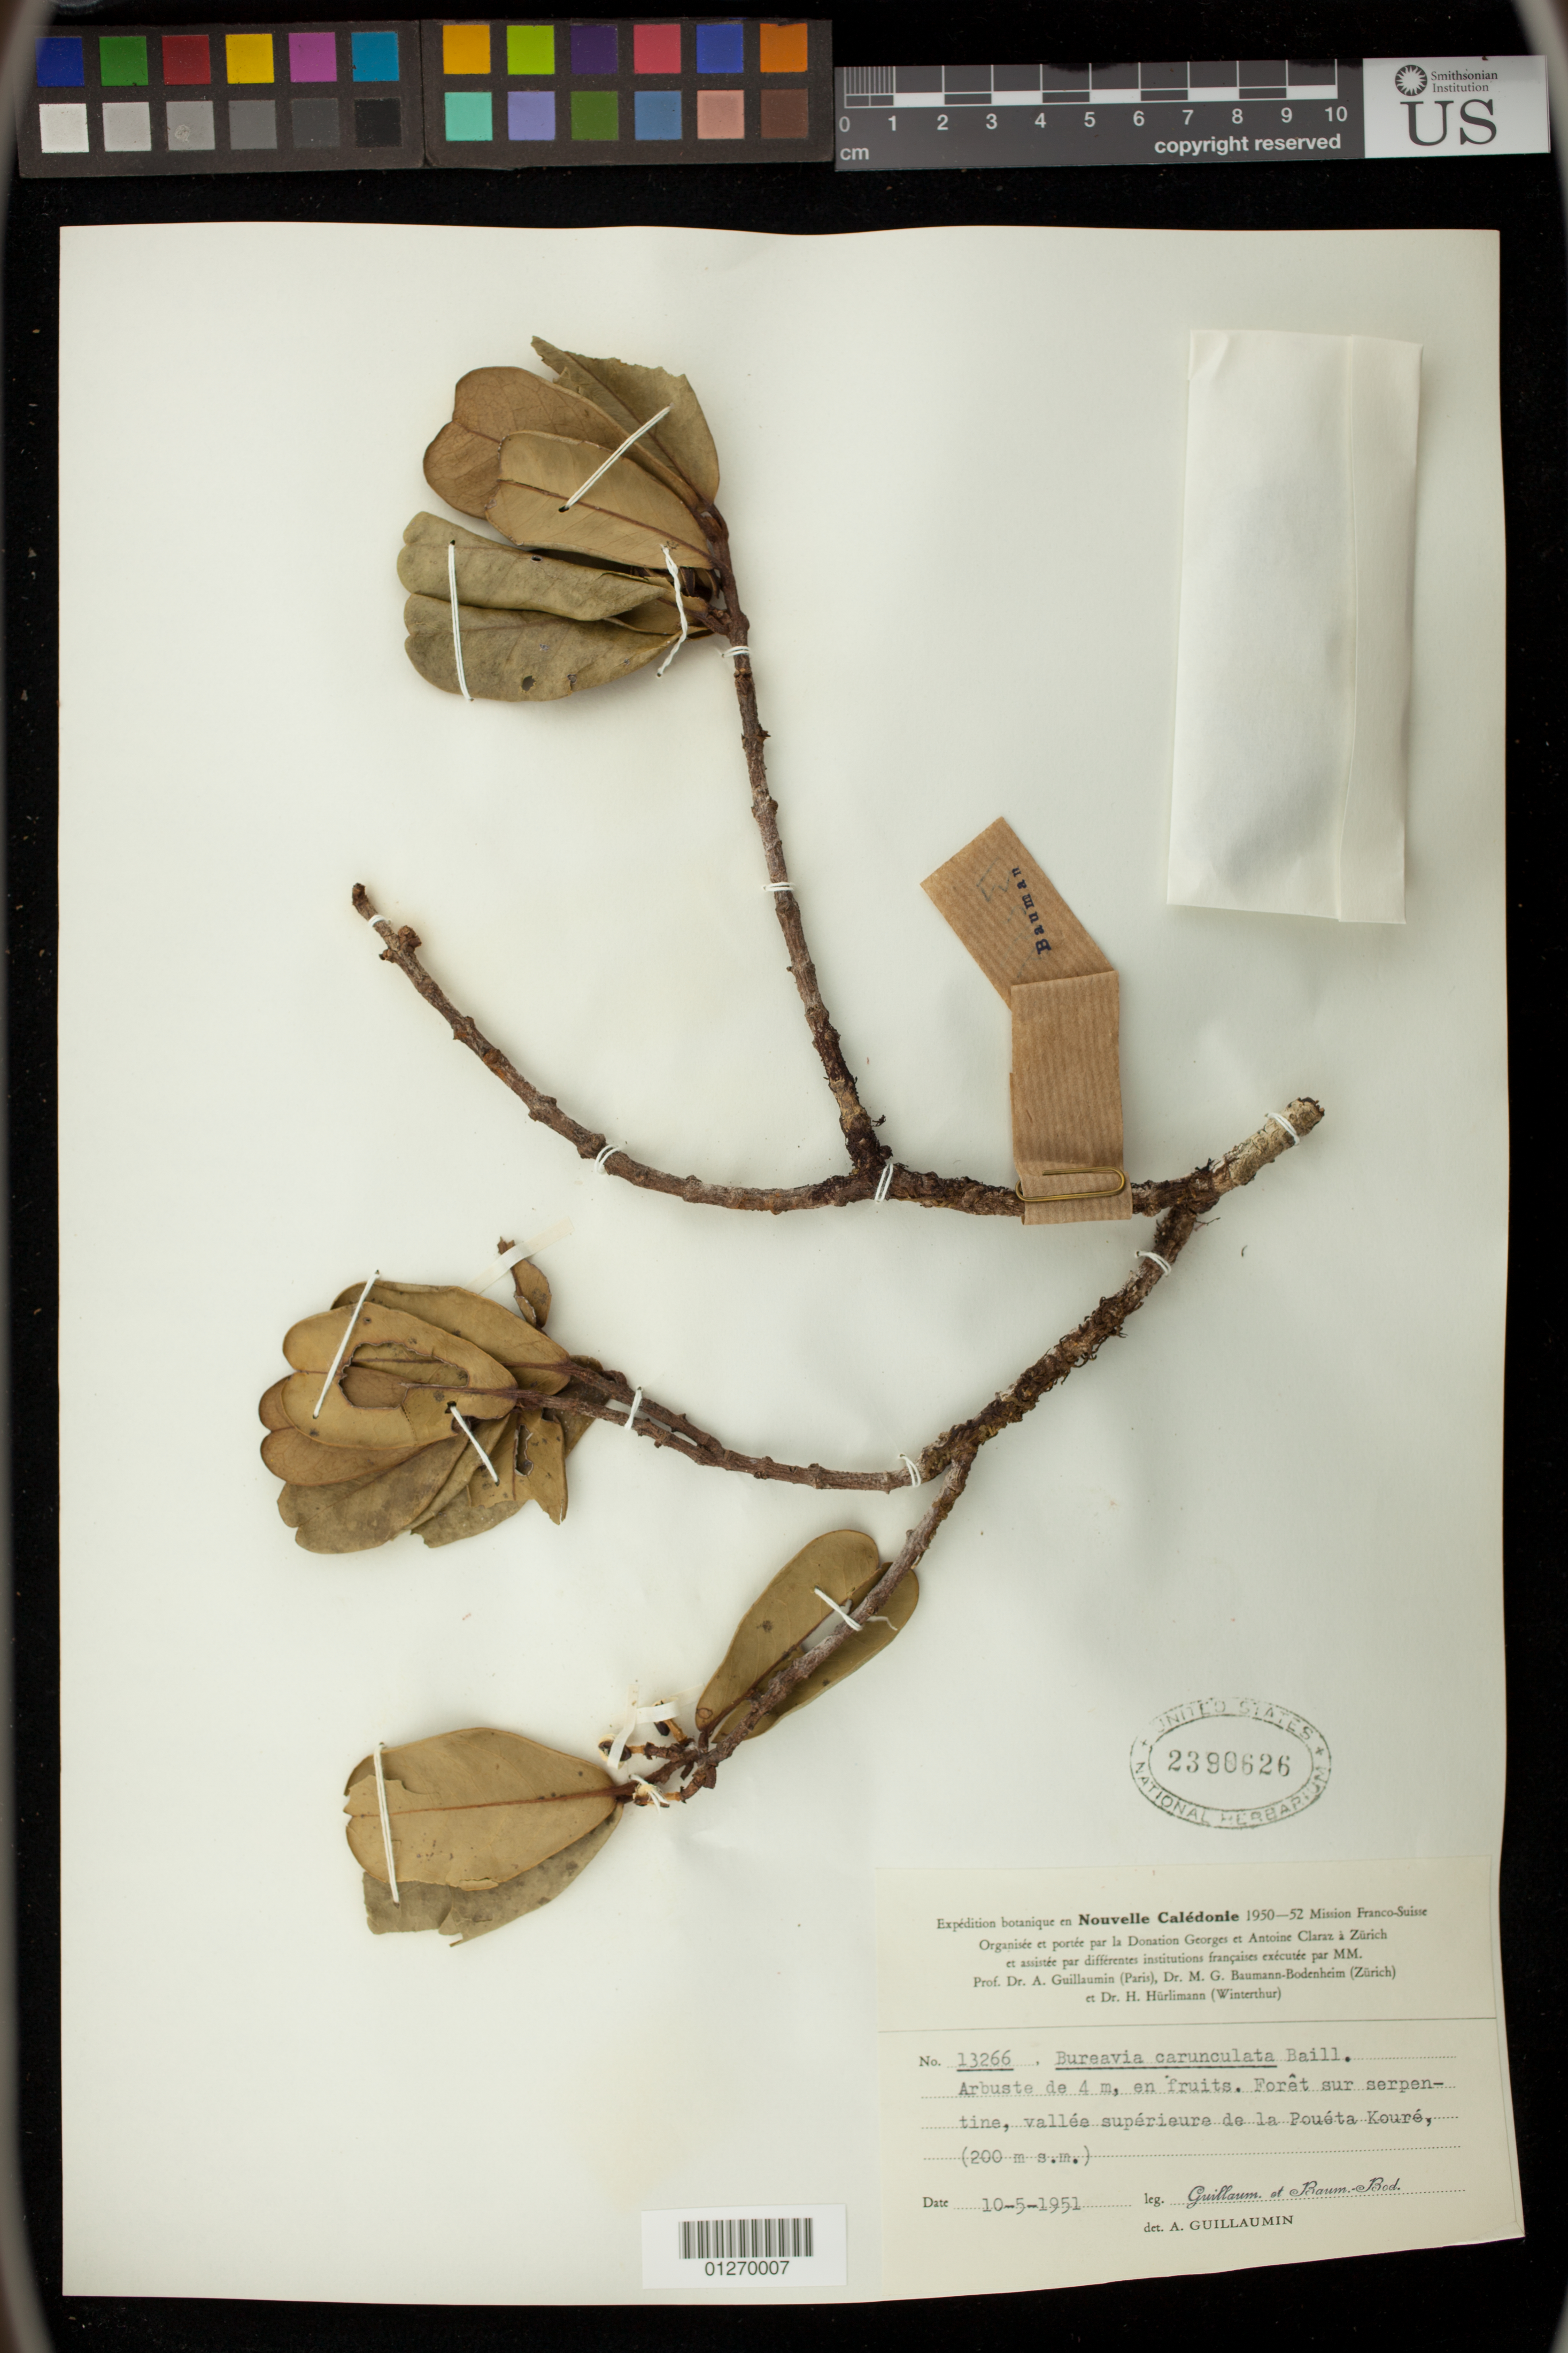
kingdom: Plantae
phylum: Tracheophyta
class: Magnoliopsida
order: Malpighiales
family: Picrodendraceae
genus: Austrobuxus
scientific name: Austrobuxus carunculatus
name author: (Baill.) Airy Shaw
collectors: A. Guillaumin & M. G. Baumann-Bodenheim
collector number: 13266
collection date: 1951-05-10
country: New Caledonia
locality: Foret sur serpentine, vallee superieure de la Poueta Koure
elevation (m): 200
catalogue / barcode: US 2390626